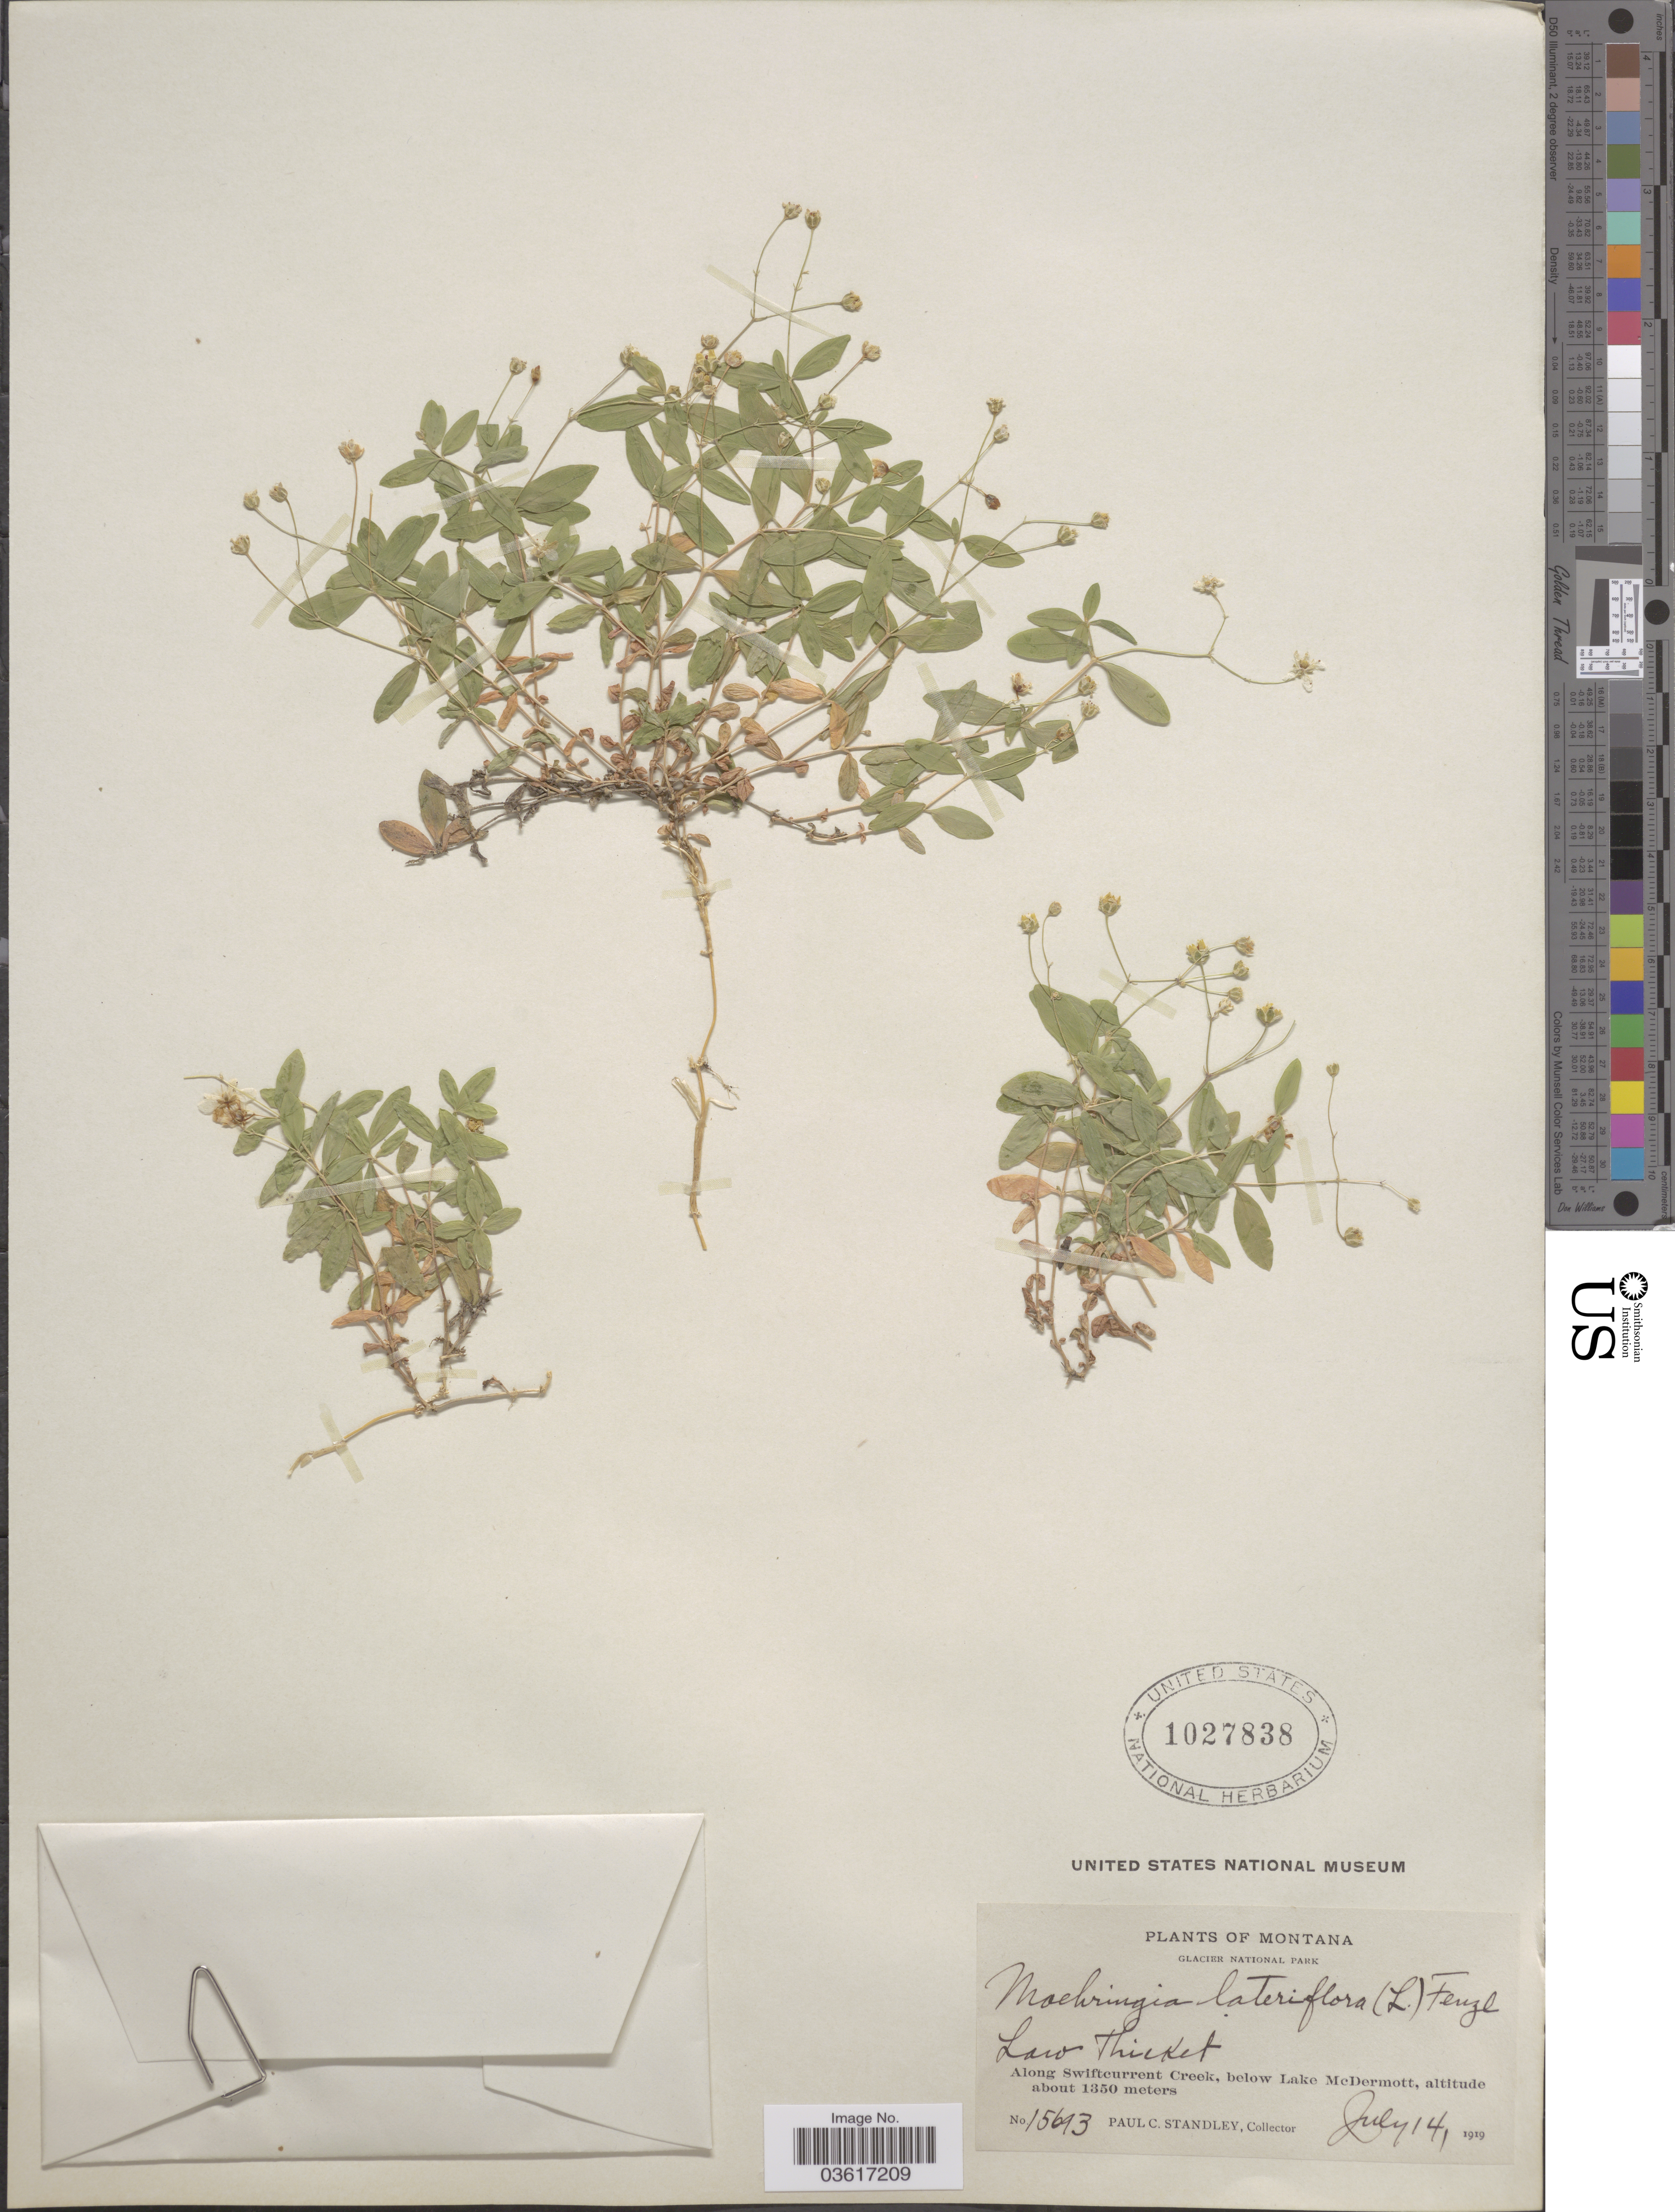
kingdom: Plantae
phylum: Tracheophyta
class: Magnoliopsida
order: Caryophyllales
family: Caryophyllaceae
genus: Moehringia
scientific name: Moehringia lateriflora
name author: (L.) Fenzl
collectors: P. C. Standley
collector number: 15693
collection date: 1919-07-14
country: United States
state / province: Montana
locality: Glacier National Park. Along Swiftcurrent Creek, below Lake McDermott.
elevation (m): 1350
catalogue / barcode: US 1027838